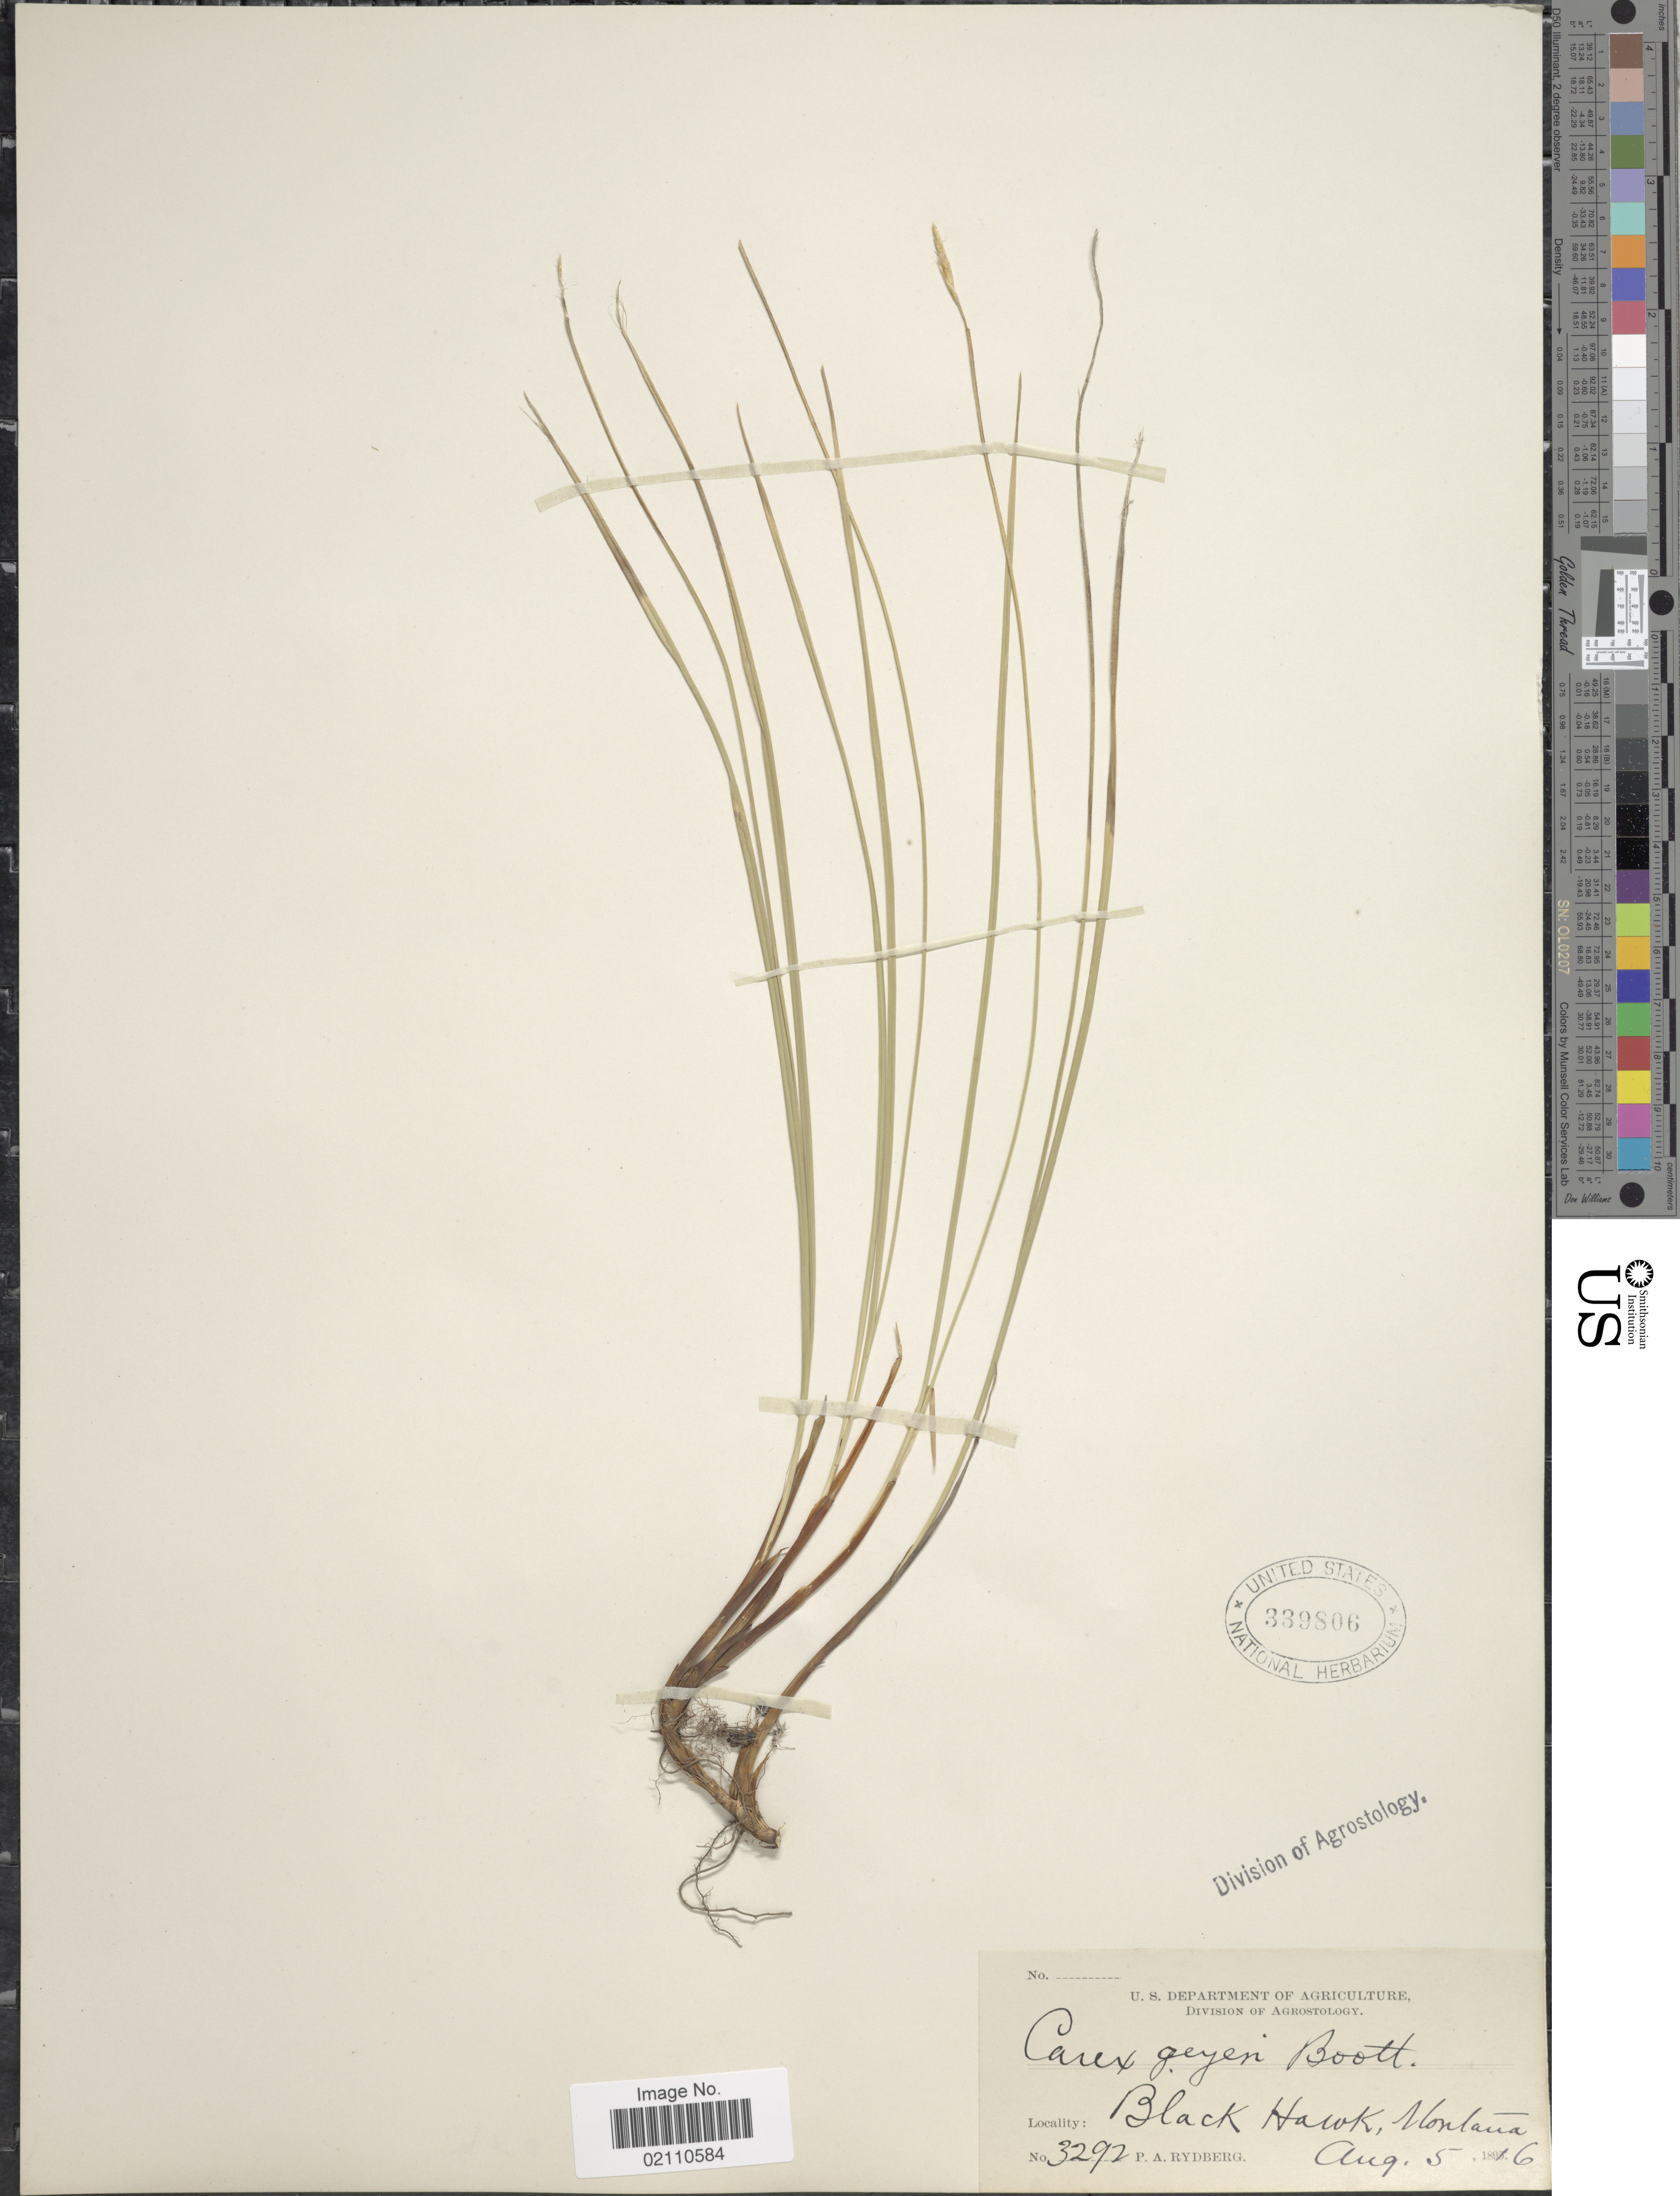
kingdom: Plantae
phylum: Tracheophyta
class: Liliopsida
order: Poales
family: Cyperaceae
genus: Carex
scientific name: Carex geyeri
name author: Boott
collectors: P. A. Rydberg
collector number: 3292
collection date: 1916-08-05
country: United States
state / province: Montana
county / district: Lewis and Clark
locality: Black Hawk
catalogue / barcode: US 339806